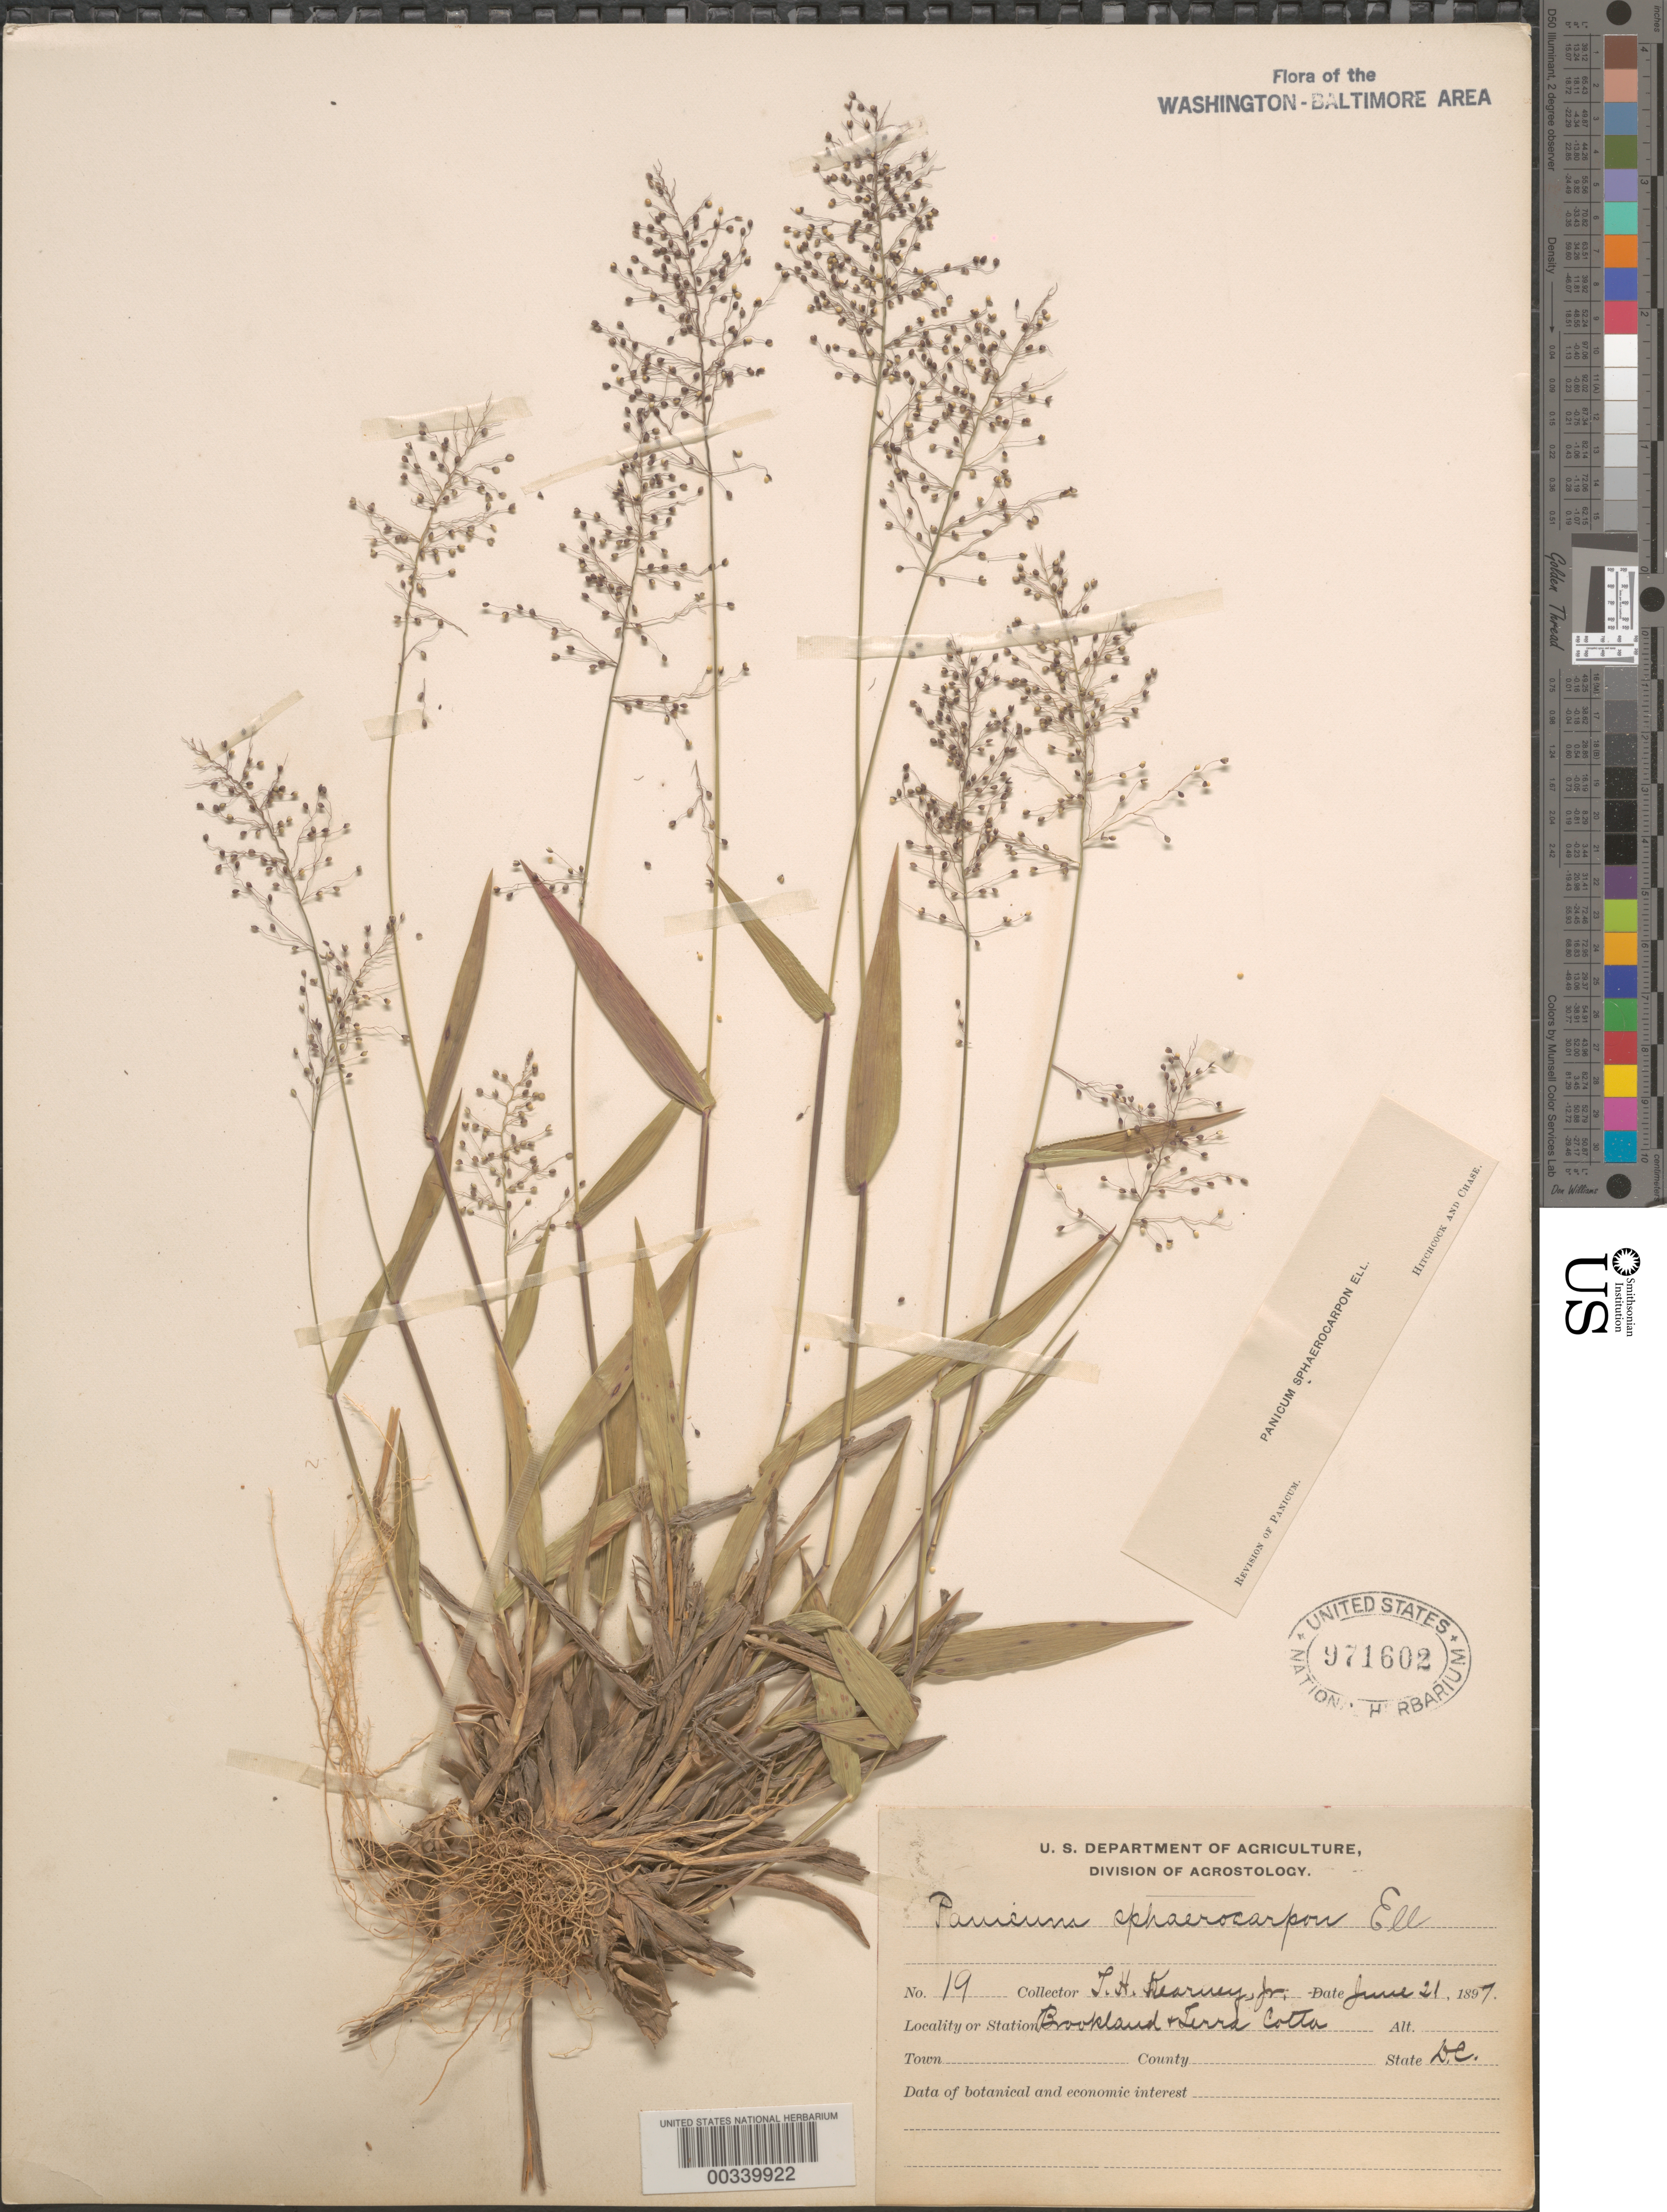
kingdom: Plantae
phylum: Tracheophyta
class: Liliopsida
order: Poales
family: Poaceae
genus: Dichanthelium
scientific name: Dichanthelium sphaerocarpon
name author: (Elliott) Gould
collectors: T. H. Kearney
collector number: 19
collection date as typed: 21 Jun 1897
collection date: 1897-06-21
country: United States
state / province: District of Columbia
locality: Brookland and Terra Cotta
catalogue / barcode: US 971602